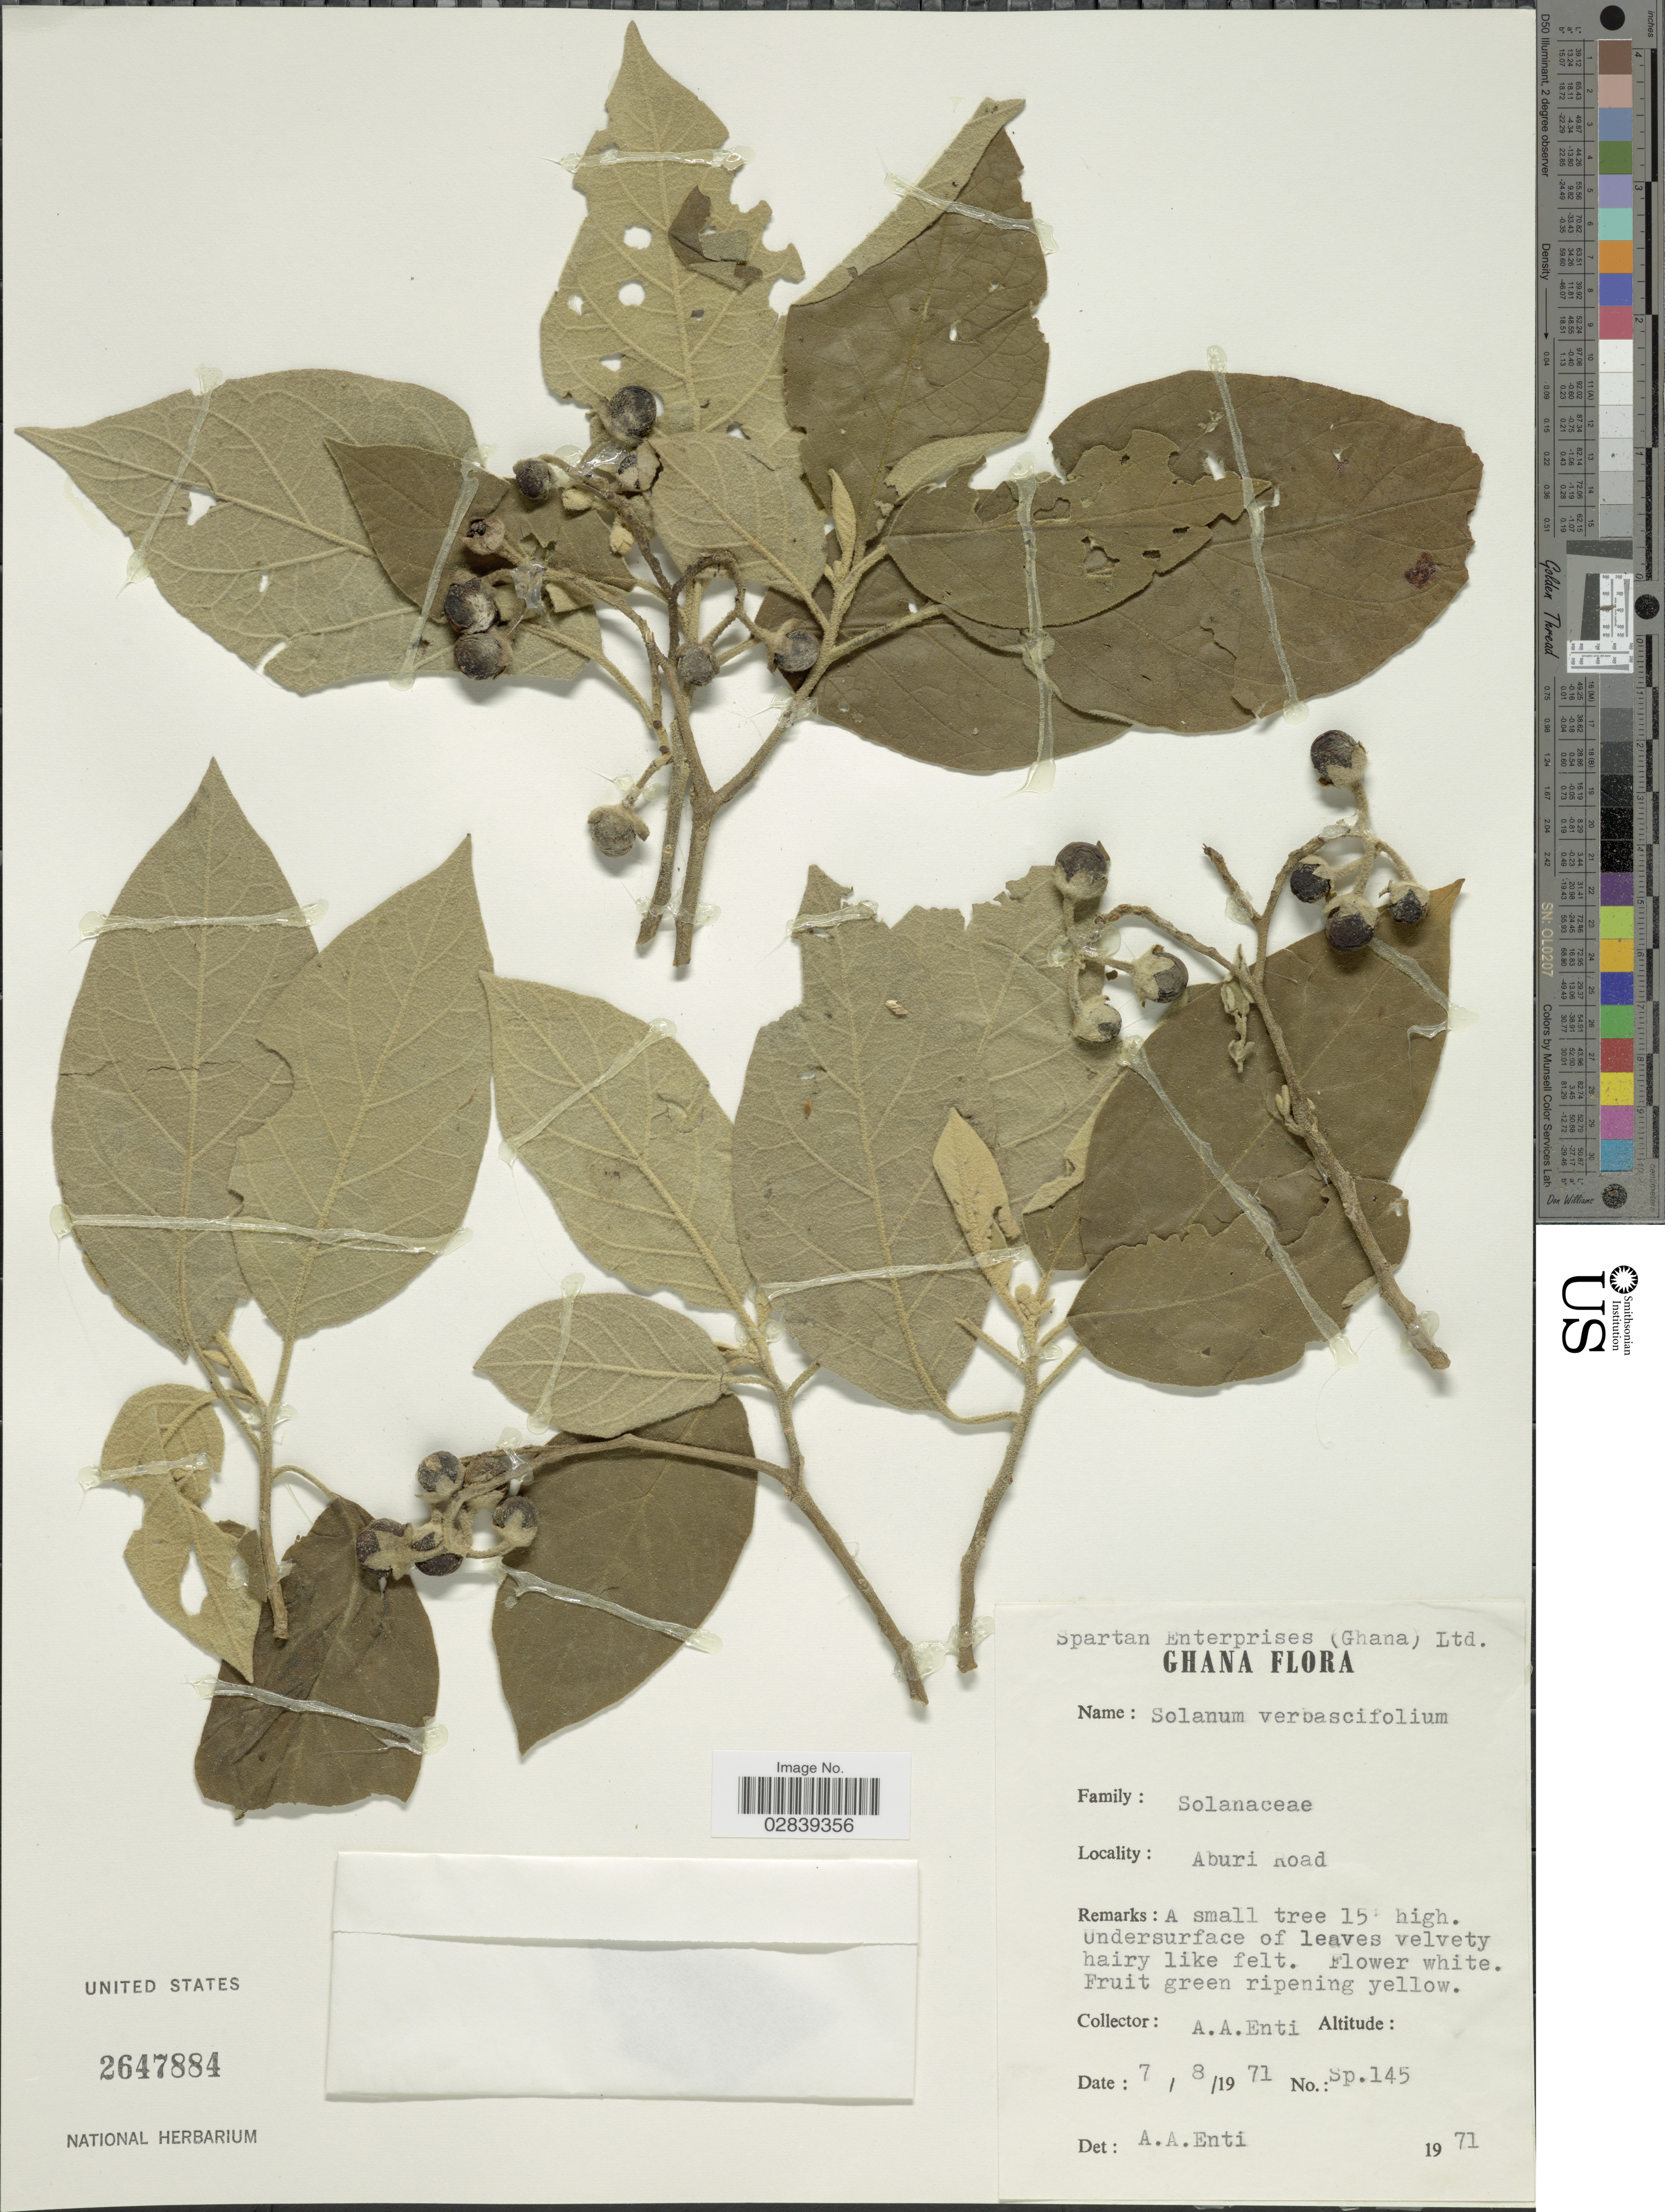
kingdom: Plantae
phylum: Tracheophyta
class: Magnoliopsida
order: Solanales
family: Solanaceae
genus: Solanum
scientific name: Solanum verbascifolium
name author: L.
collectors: A. Enti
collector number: Sp145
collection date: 1971-08-07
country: Ghana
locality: Aburi road.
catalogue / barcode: US 2647884